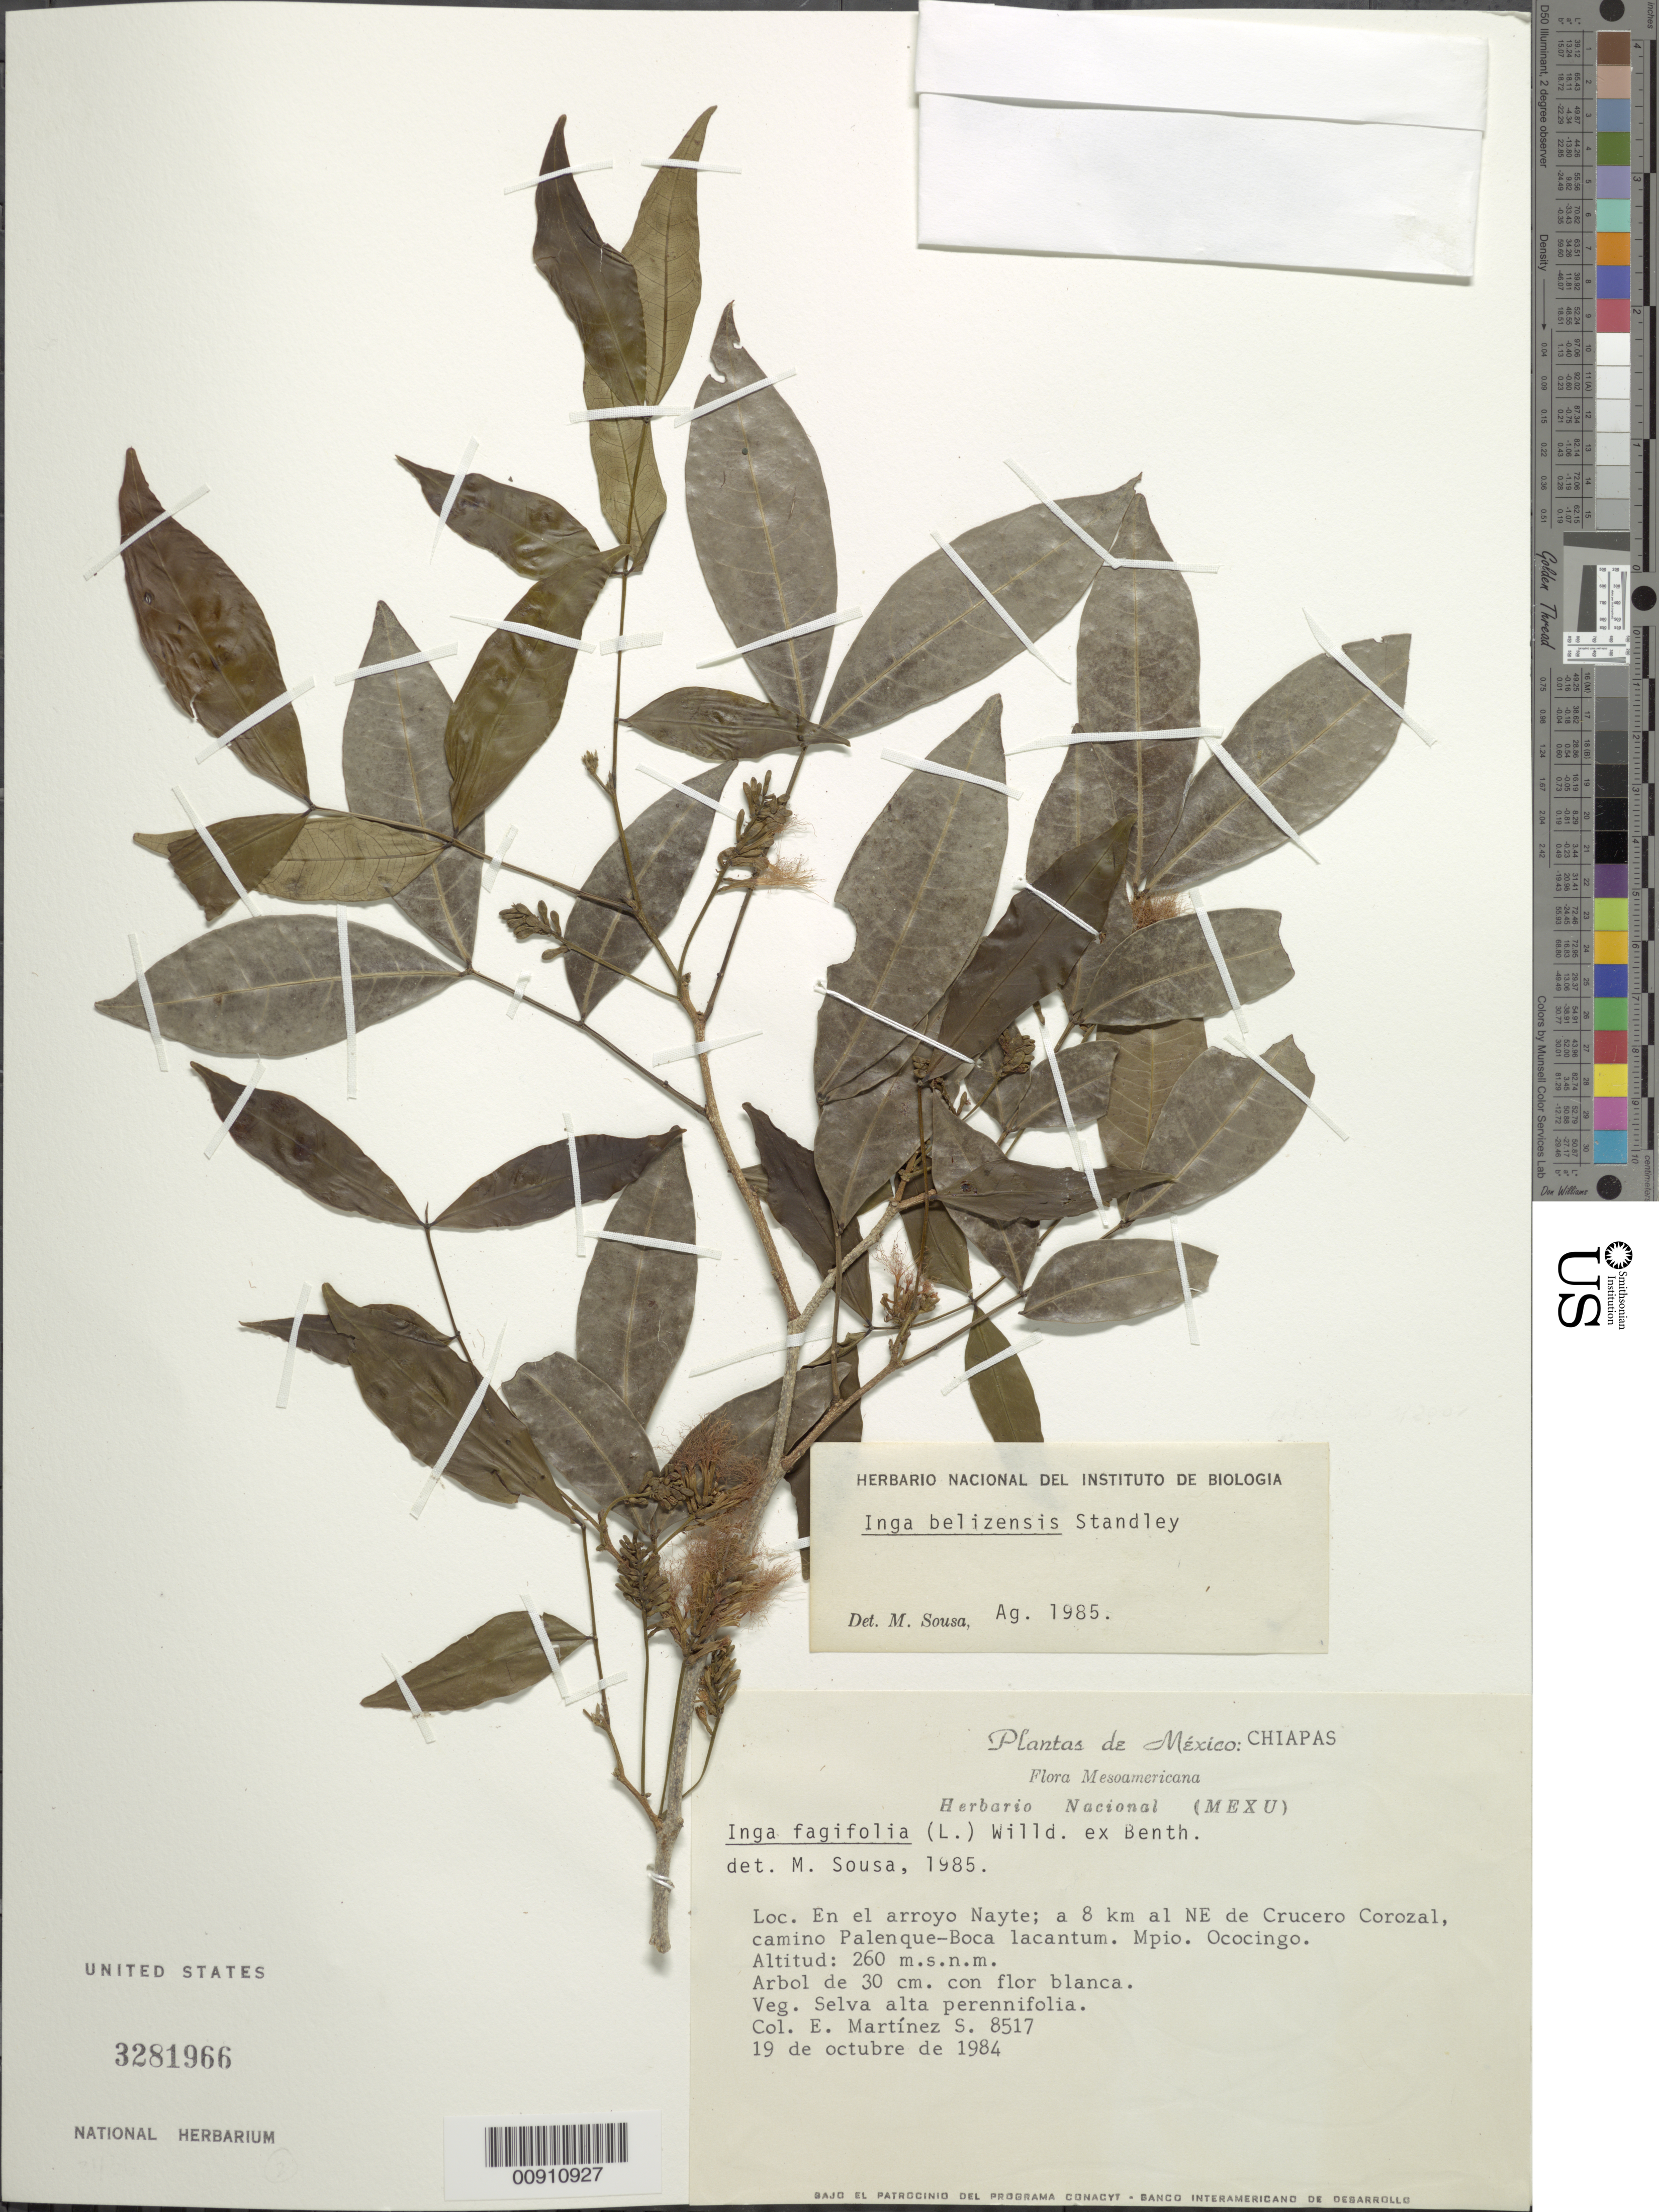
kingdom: Plantae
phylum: Tracheophyta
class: Magnoliopsida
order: Fabales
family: Fabaceae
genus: Inga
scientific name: Inga belizensis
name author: Standl.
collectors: E. M. Martínez S.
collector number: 8517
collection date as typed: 19 Oct 1984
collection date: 1984-10-19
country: Mexico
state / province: Chiapas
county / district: Ocosingo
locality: En el arroyo Nayte; a 8 km. al NE de Crucero Corozal camino a Palenque-Boca lacantum, Mpio. Ococingo, Chiapas.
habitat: Selva alta perennifolia.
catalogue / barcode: US 3281966